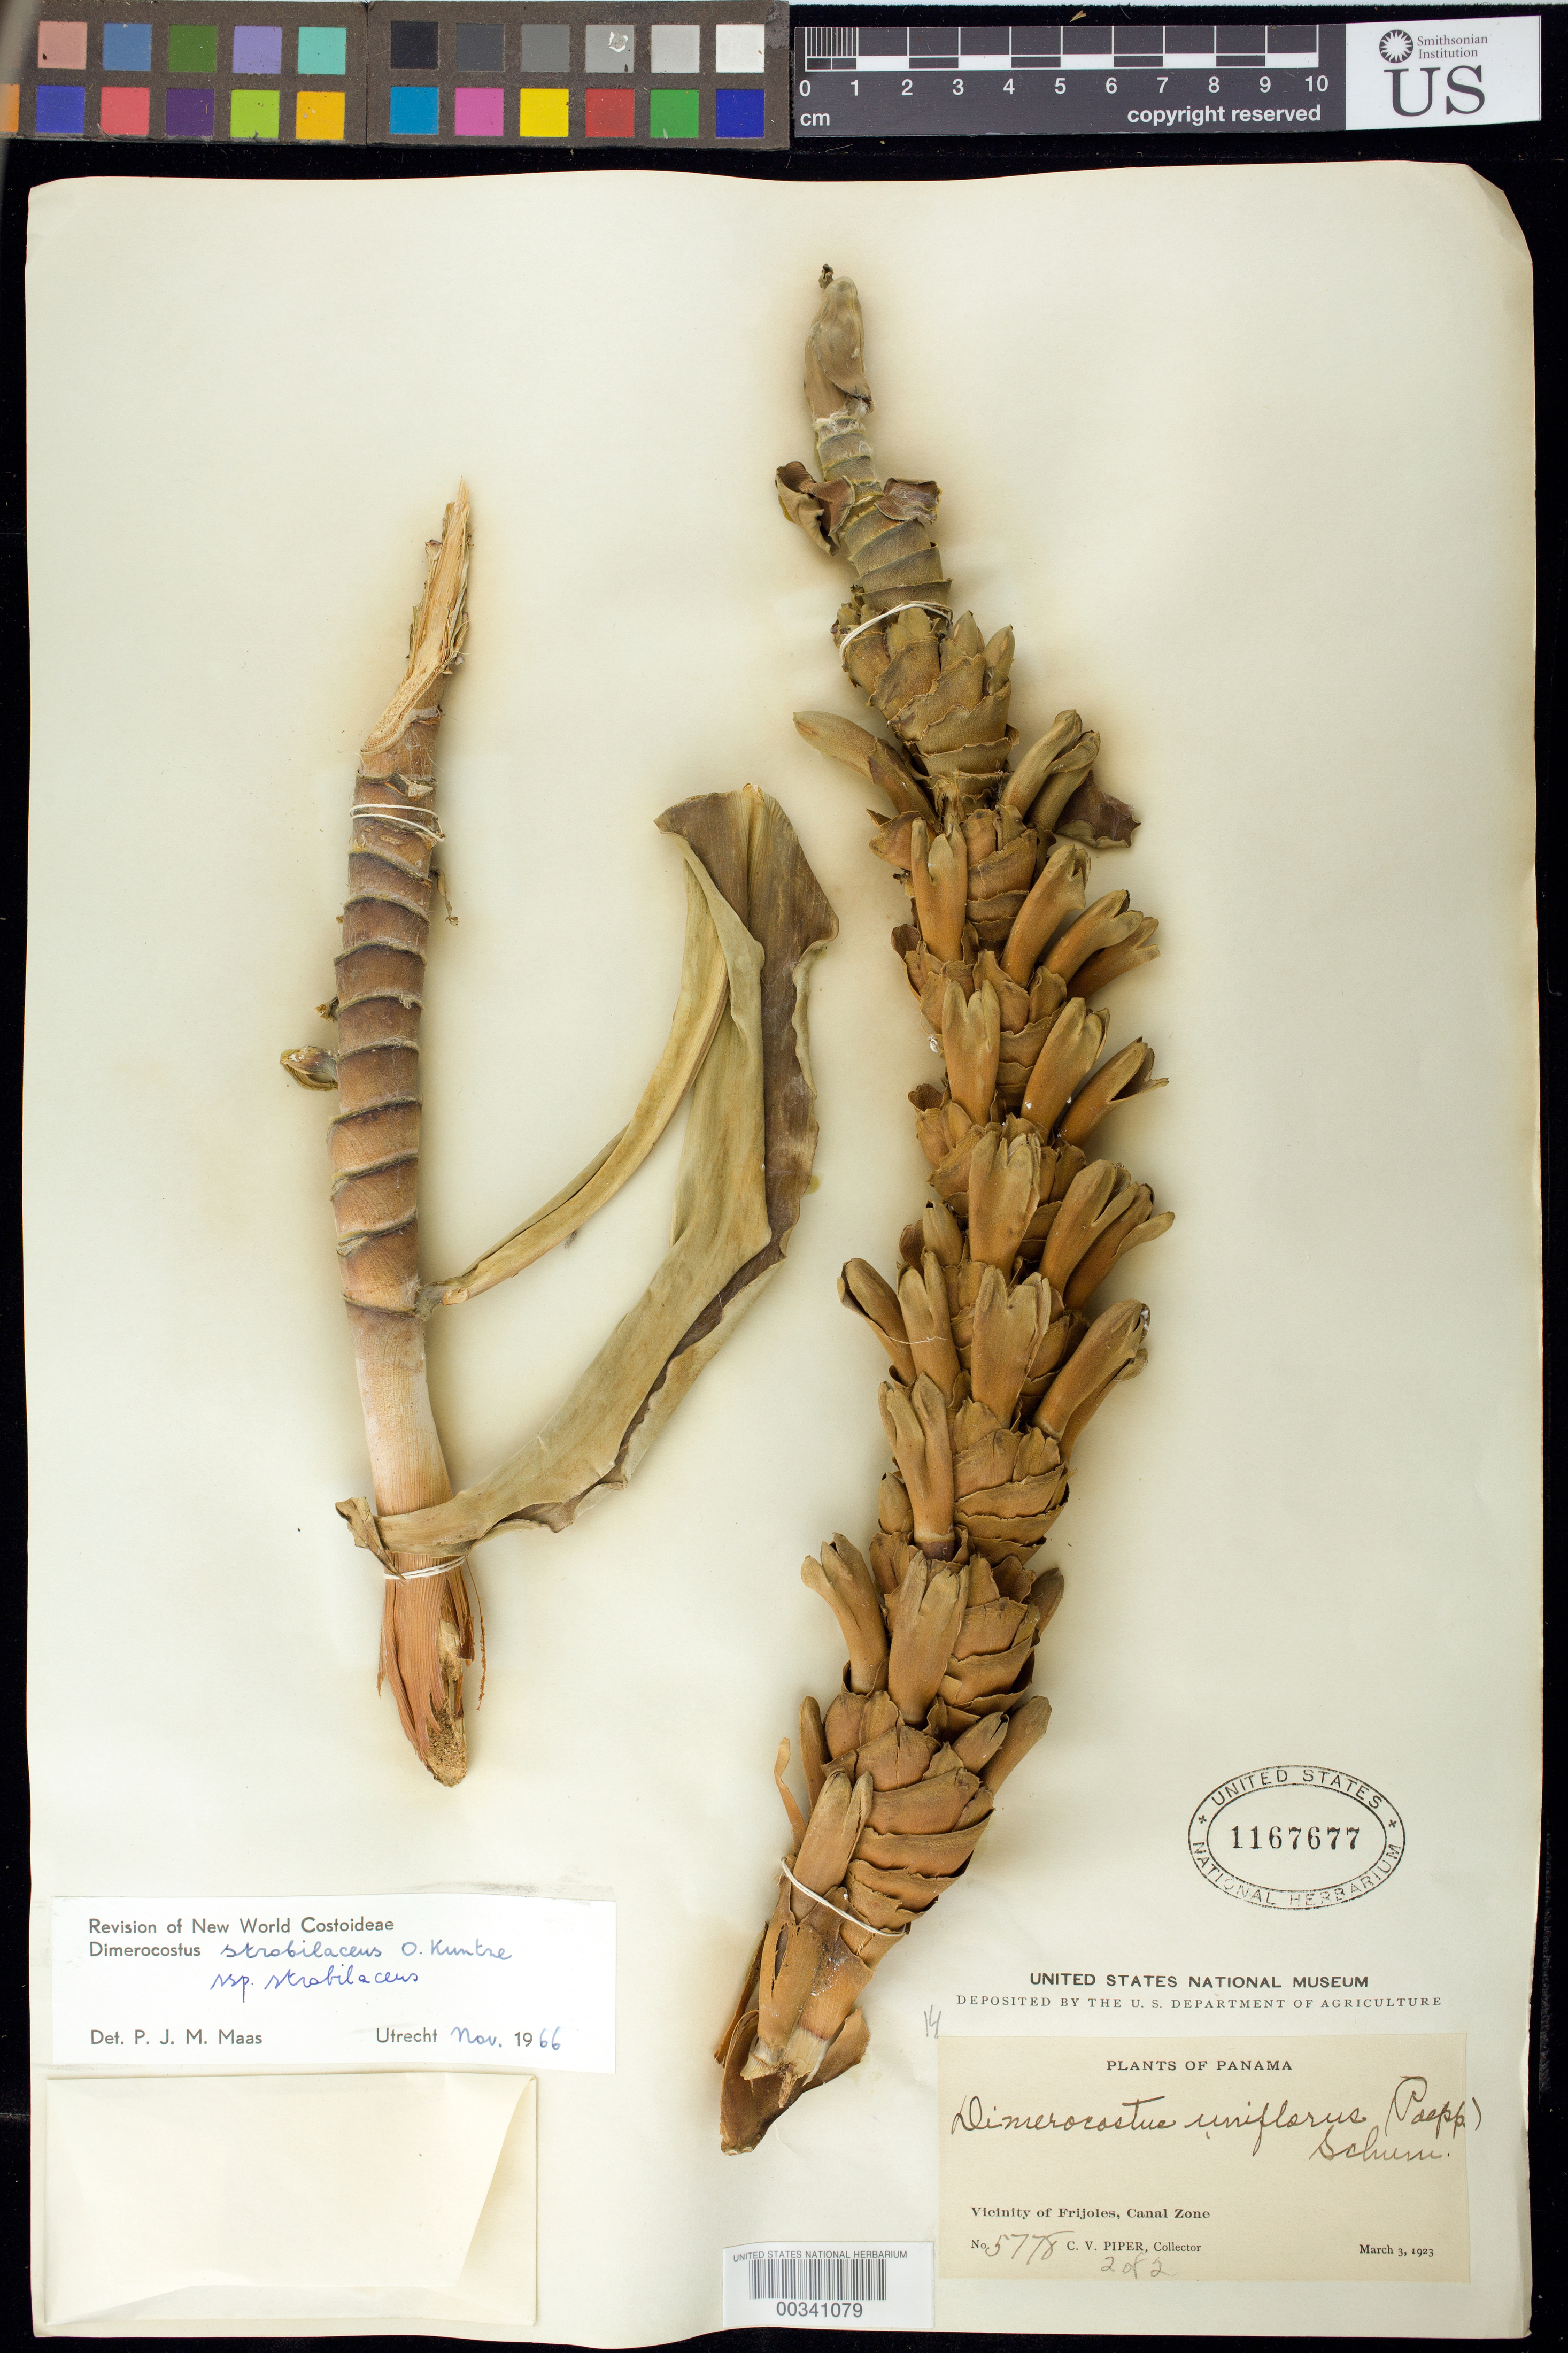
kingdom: Plantae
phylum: Tracheophyta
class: Liliopsida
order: Zingiberales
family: Costaceae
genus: Dimerocostus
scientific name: Dimerocostus strobilaceus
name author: Kuntze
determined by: Maas, Paul J. M.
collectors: C. V. Piper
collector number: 5778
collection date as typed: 03 Mar 1923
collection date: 1923-03-03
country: Panama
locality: Vicinity of Frijoles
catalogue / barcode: US 1167677